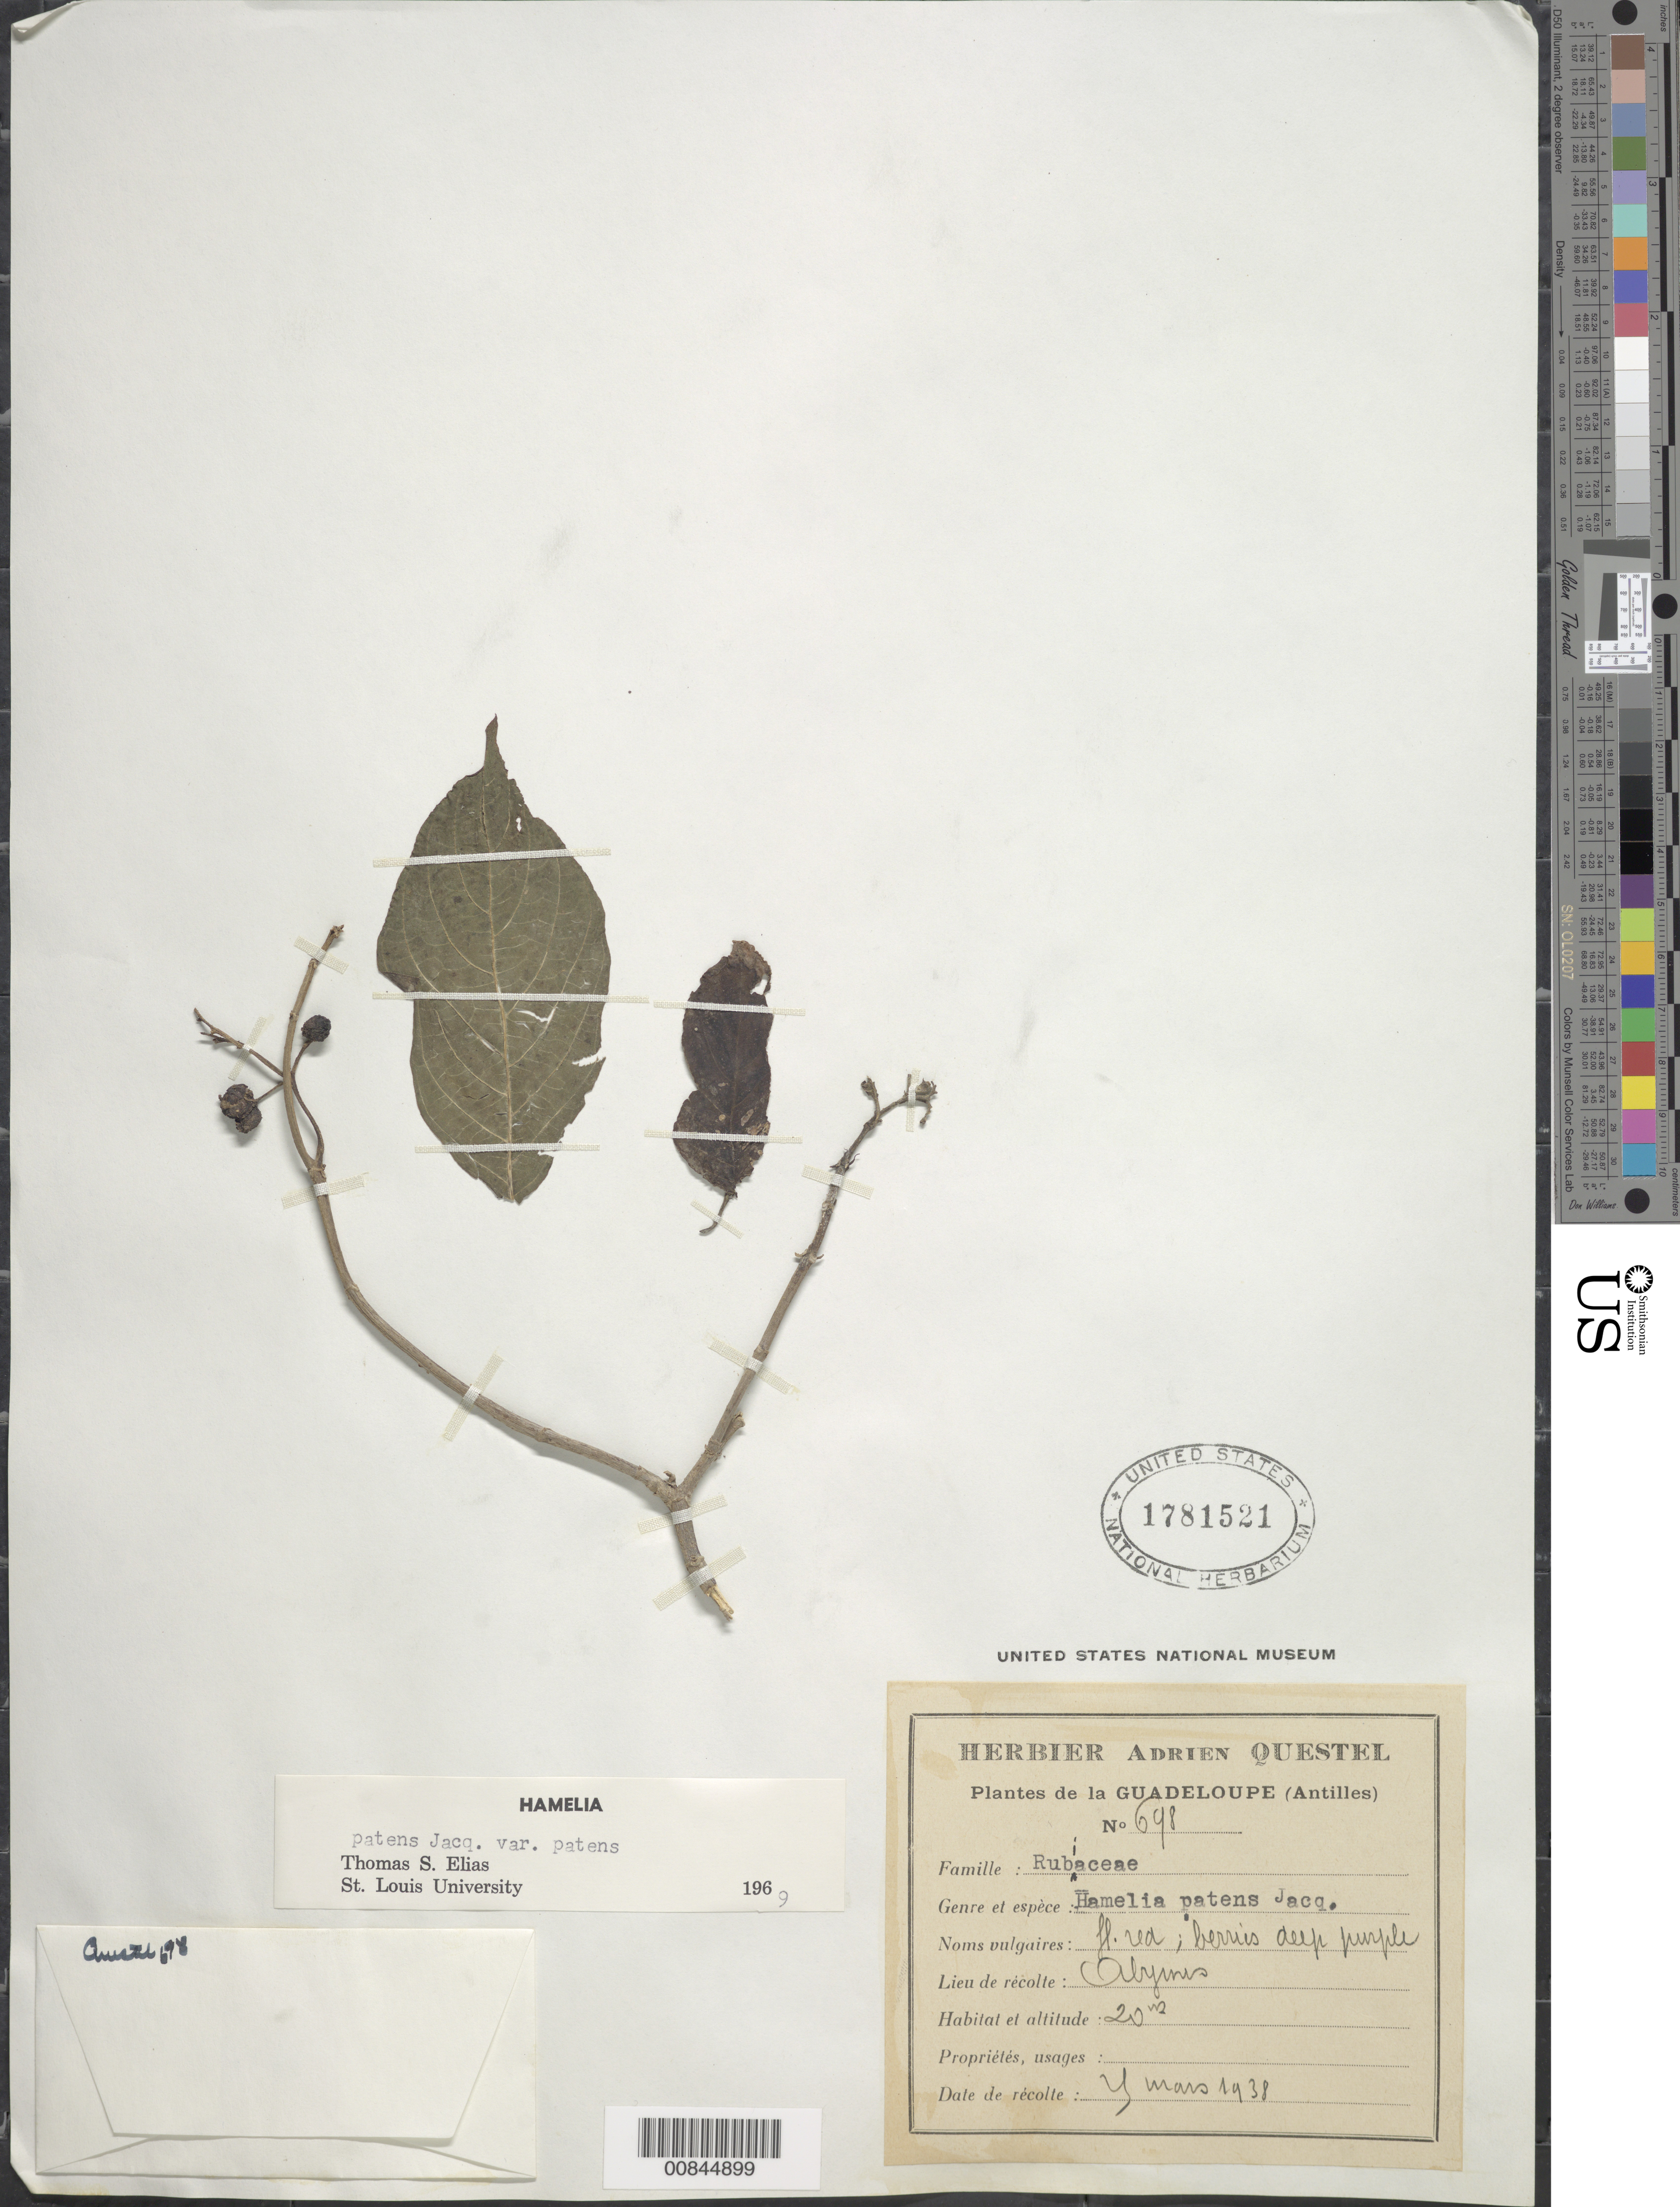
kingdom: Plantae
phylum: Tracheophyta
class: Magnoliopsida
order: Gentianales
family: Rubiaceae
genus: Hamelia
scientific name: Hamelia patens var. patens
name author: Jacq.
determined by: Elias, T. S.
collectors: A. Questel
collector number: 698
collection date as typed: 04 Mar 1938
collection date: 1938-03-04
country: Guadeloupe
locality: Olymis (sp?)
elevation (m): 20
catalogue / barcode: US 1781521